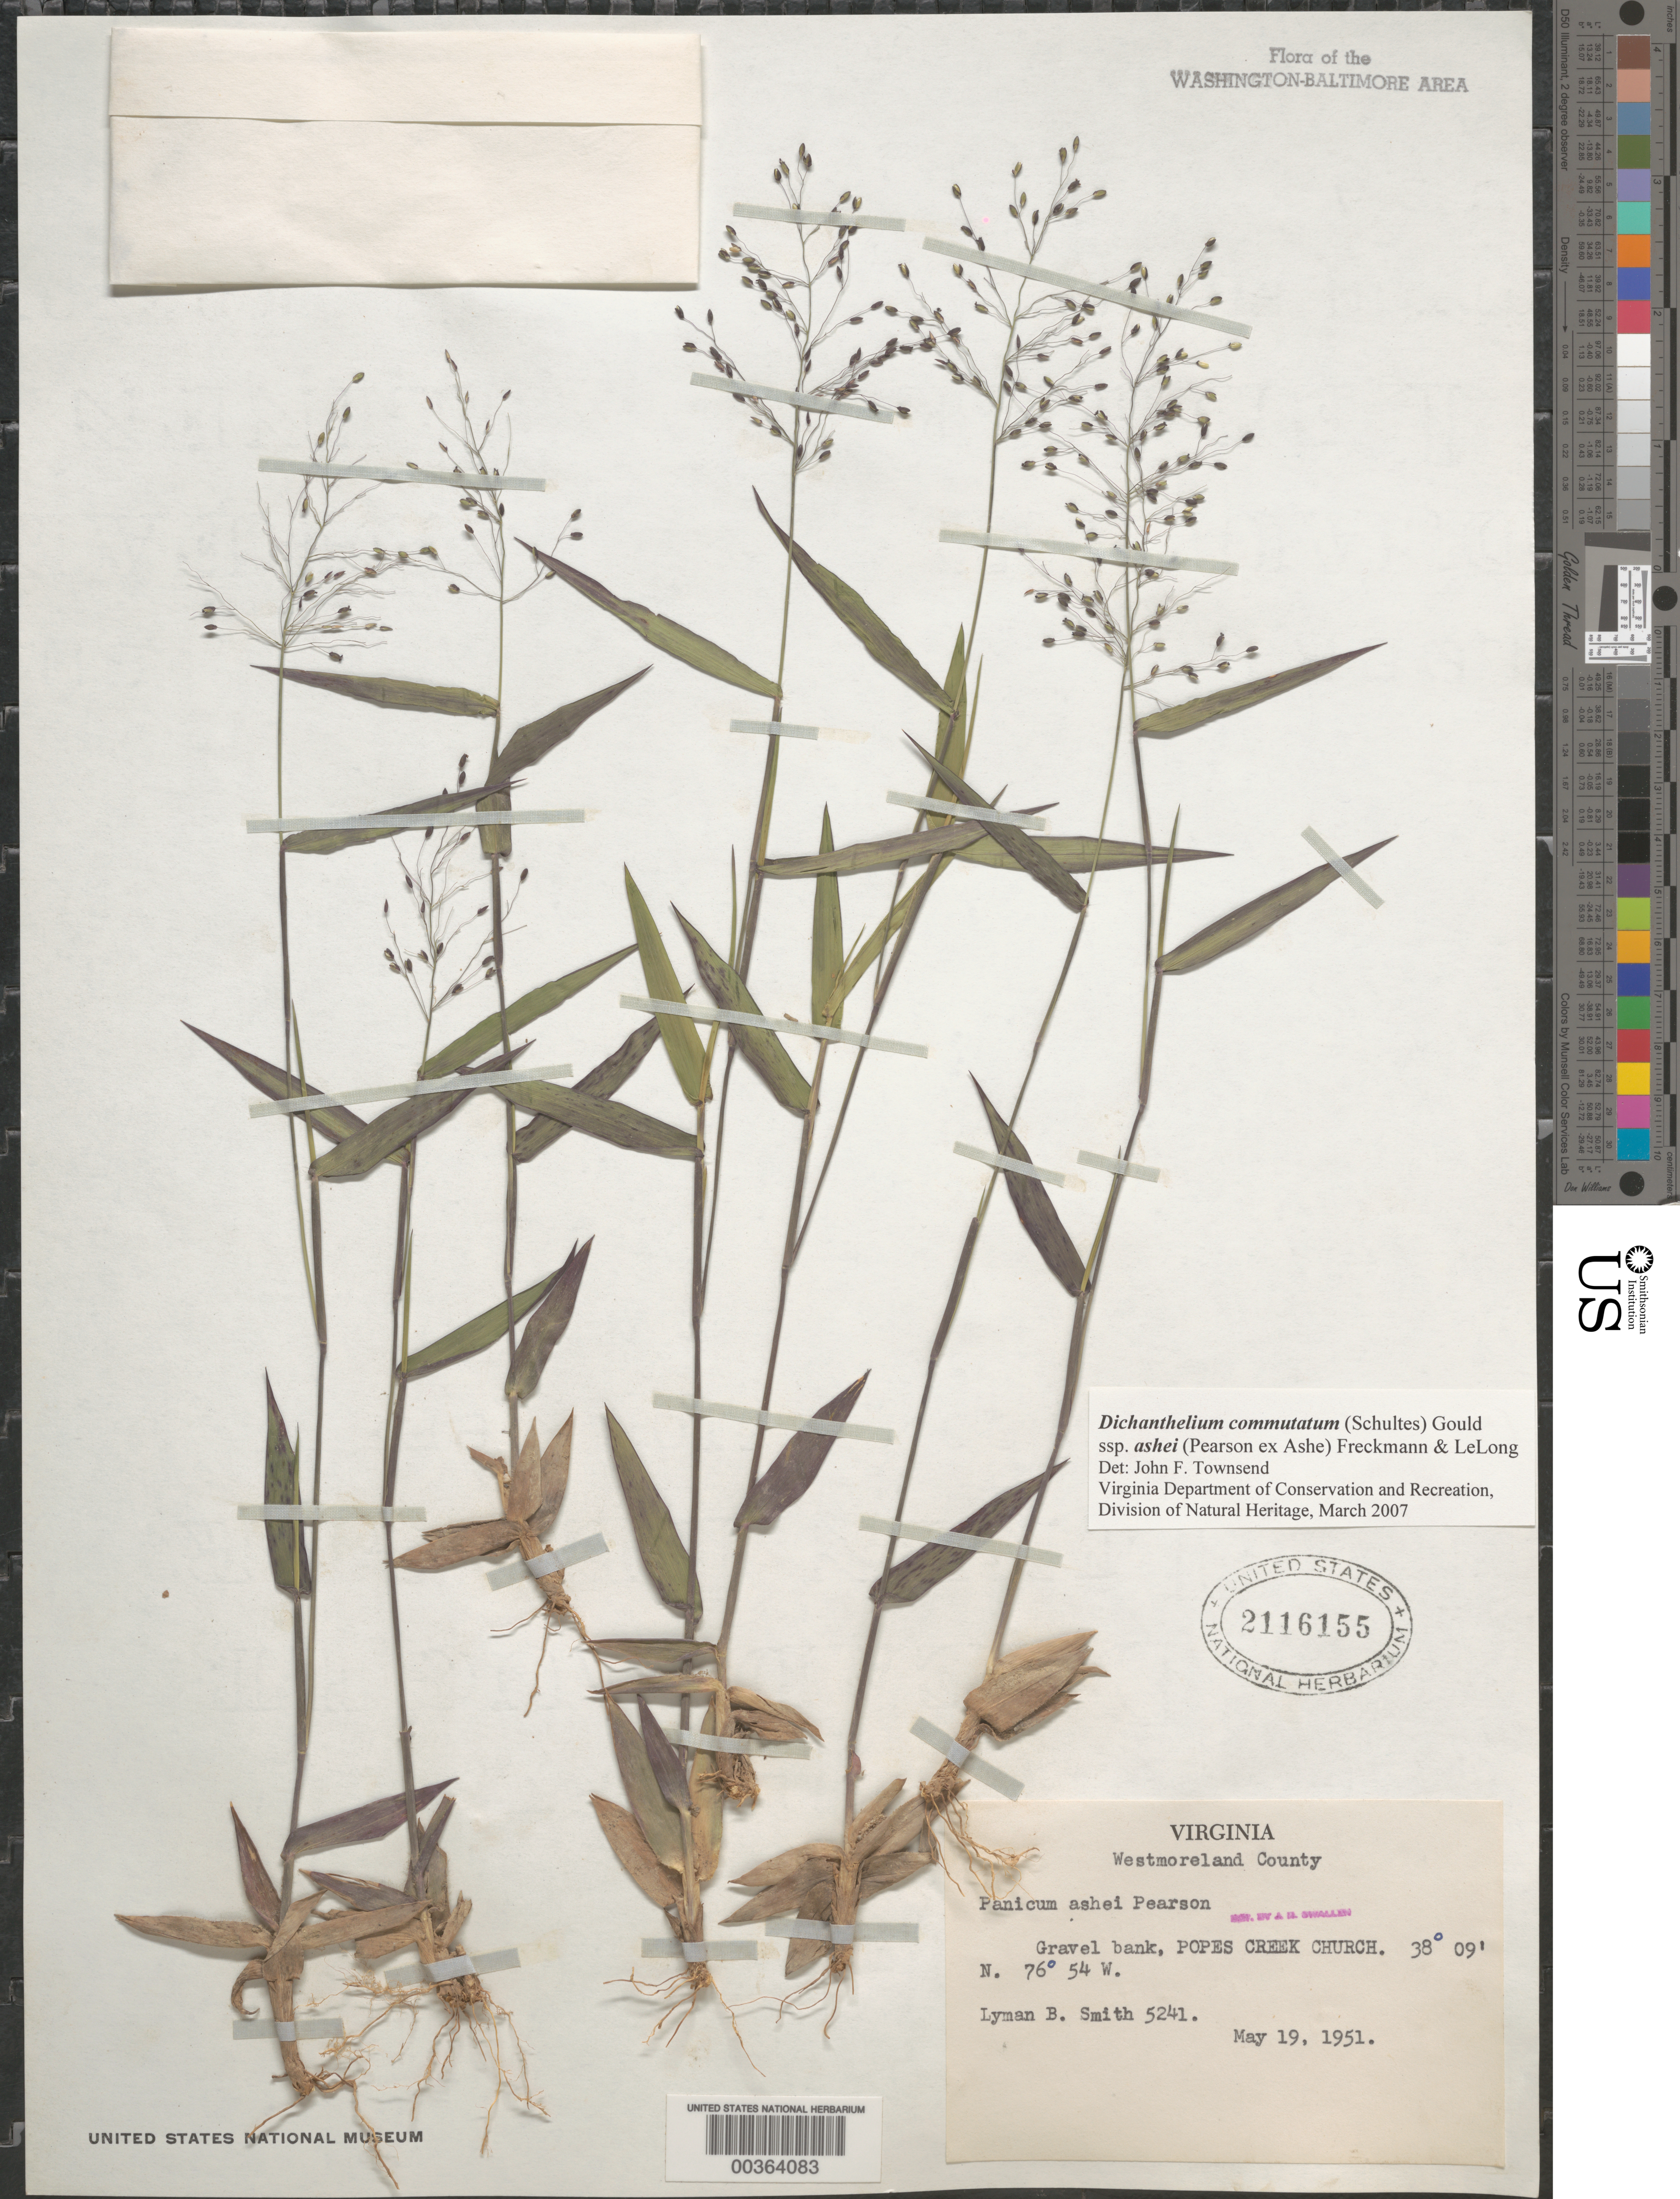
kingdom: Plantae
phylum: Tracheophyta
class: Liliopsida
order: Poales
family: Poaceae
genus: Dichanthelium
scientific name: Dichanthelium commutatum subsp. ashei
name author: (Ashe ex Schult.) Freckmann & Lelong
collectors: L. Smith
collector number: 5241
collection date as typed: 19 May 1951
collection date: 1951-05-19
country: United States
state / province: Virginia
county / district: Westmoreland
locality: Popes Creek Church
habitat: Gravel bank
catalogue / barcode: US 2116155